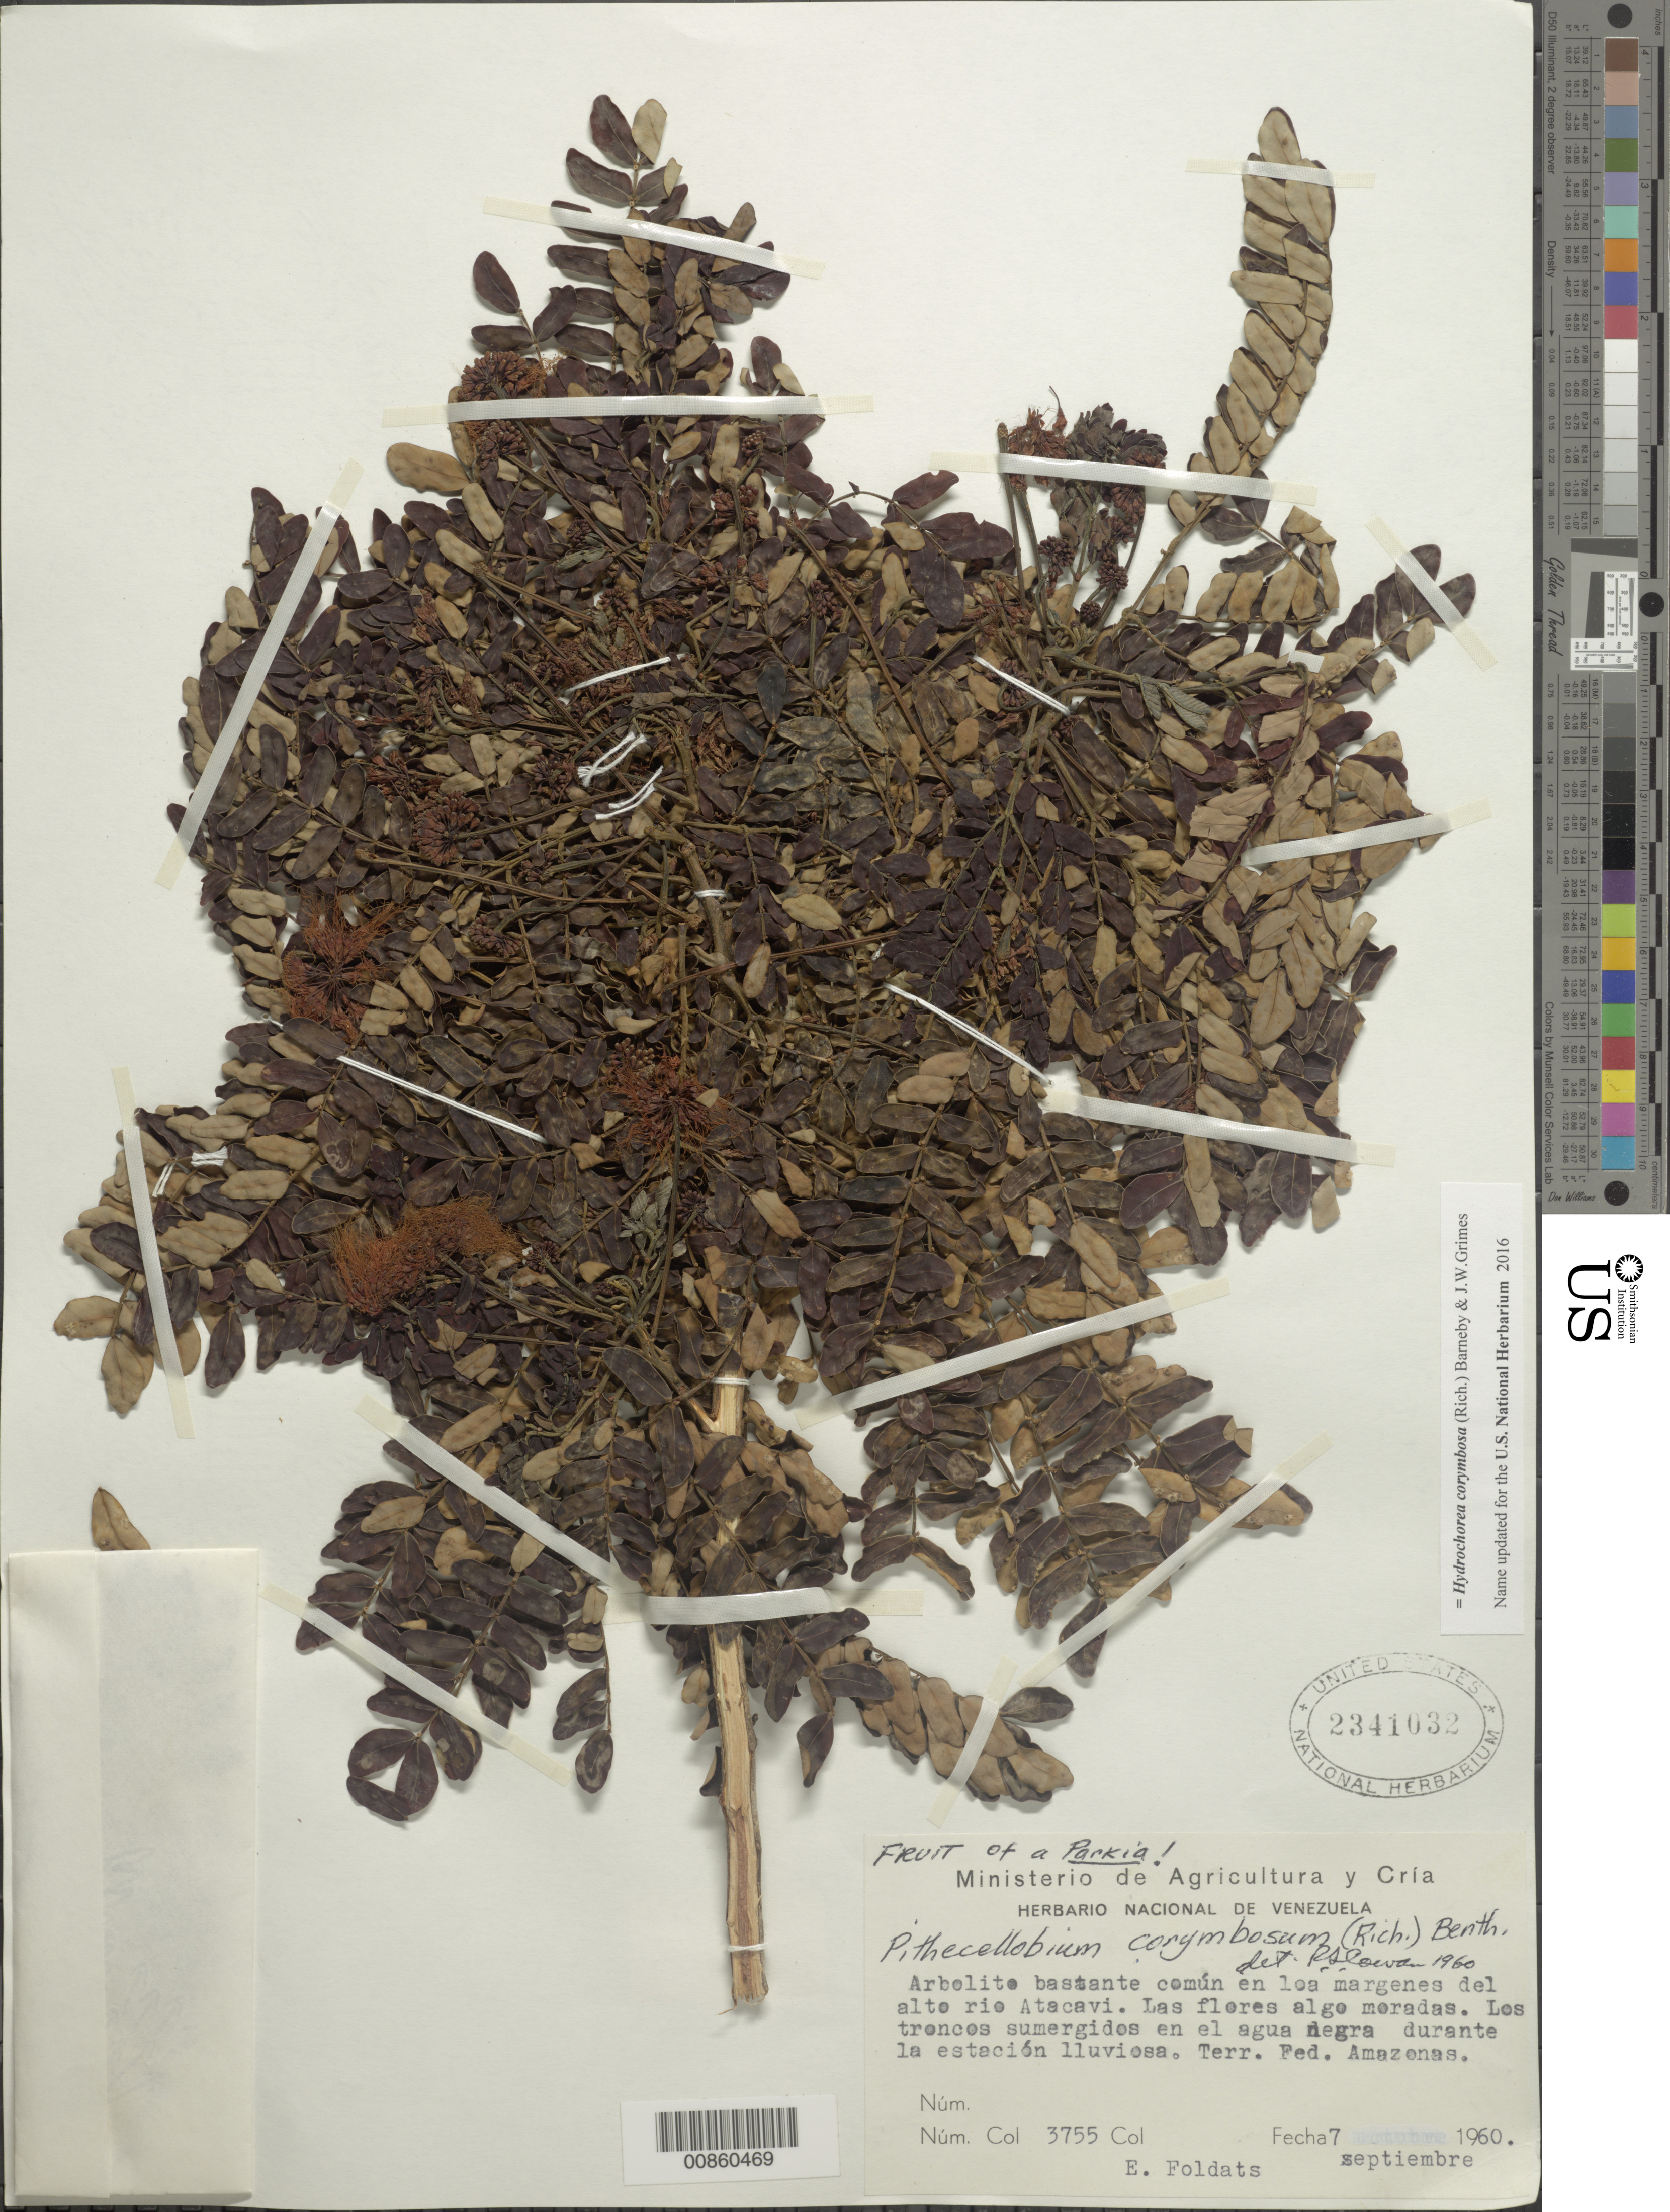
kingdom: Plantae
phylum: Tracheophyta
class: Magnoliopsida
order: Fabales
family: Fabaceae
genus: Hydrochorea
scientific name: Hydrochorea corymbosa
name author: (Rich.) Barneby & J.W. Grimes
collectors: E. Foldats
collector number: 3755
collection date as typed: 7-Sep-60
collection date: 1960-09-07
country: Venezuela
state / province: Amazonas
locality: Río Atacavi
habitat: Margenes del rio; los troncos sumerigidos en el agua negra durante la estacion lluviosa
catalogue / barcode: US 2341032